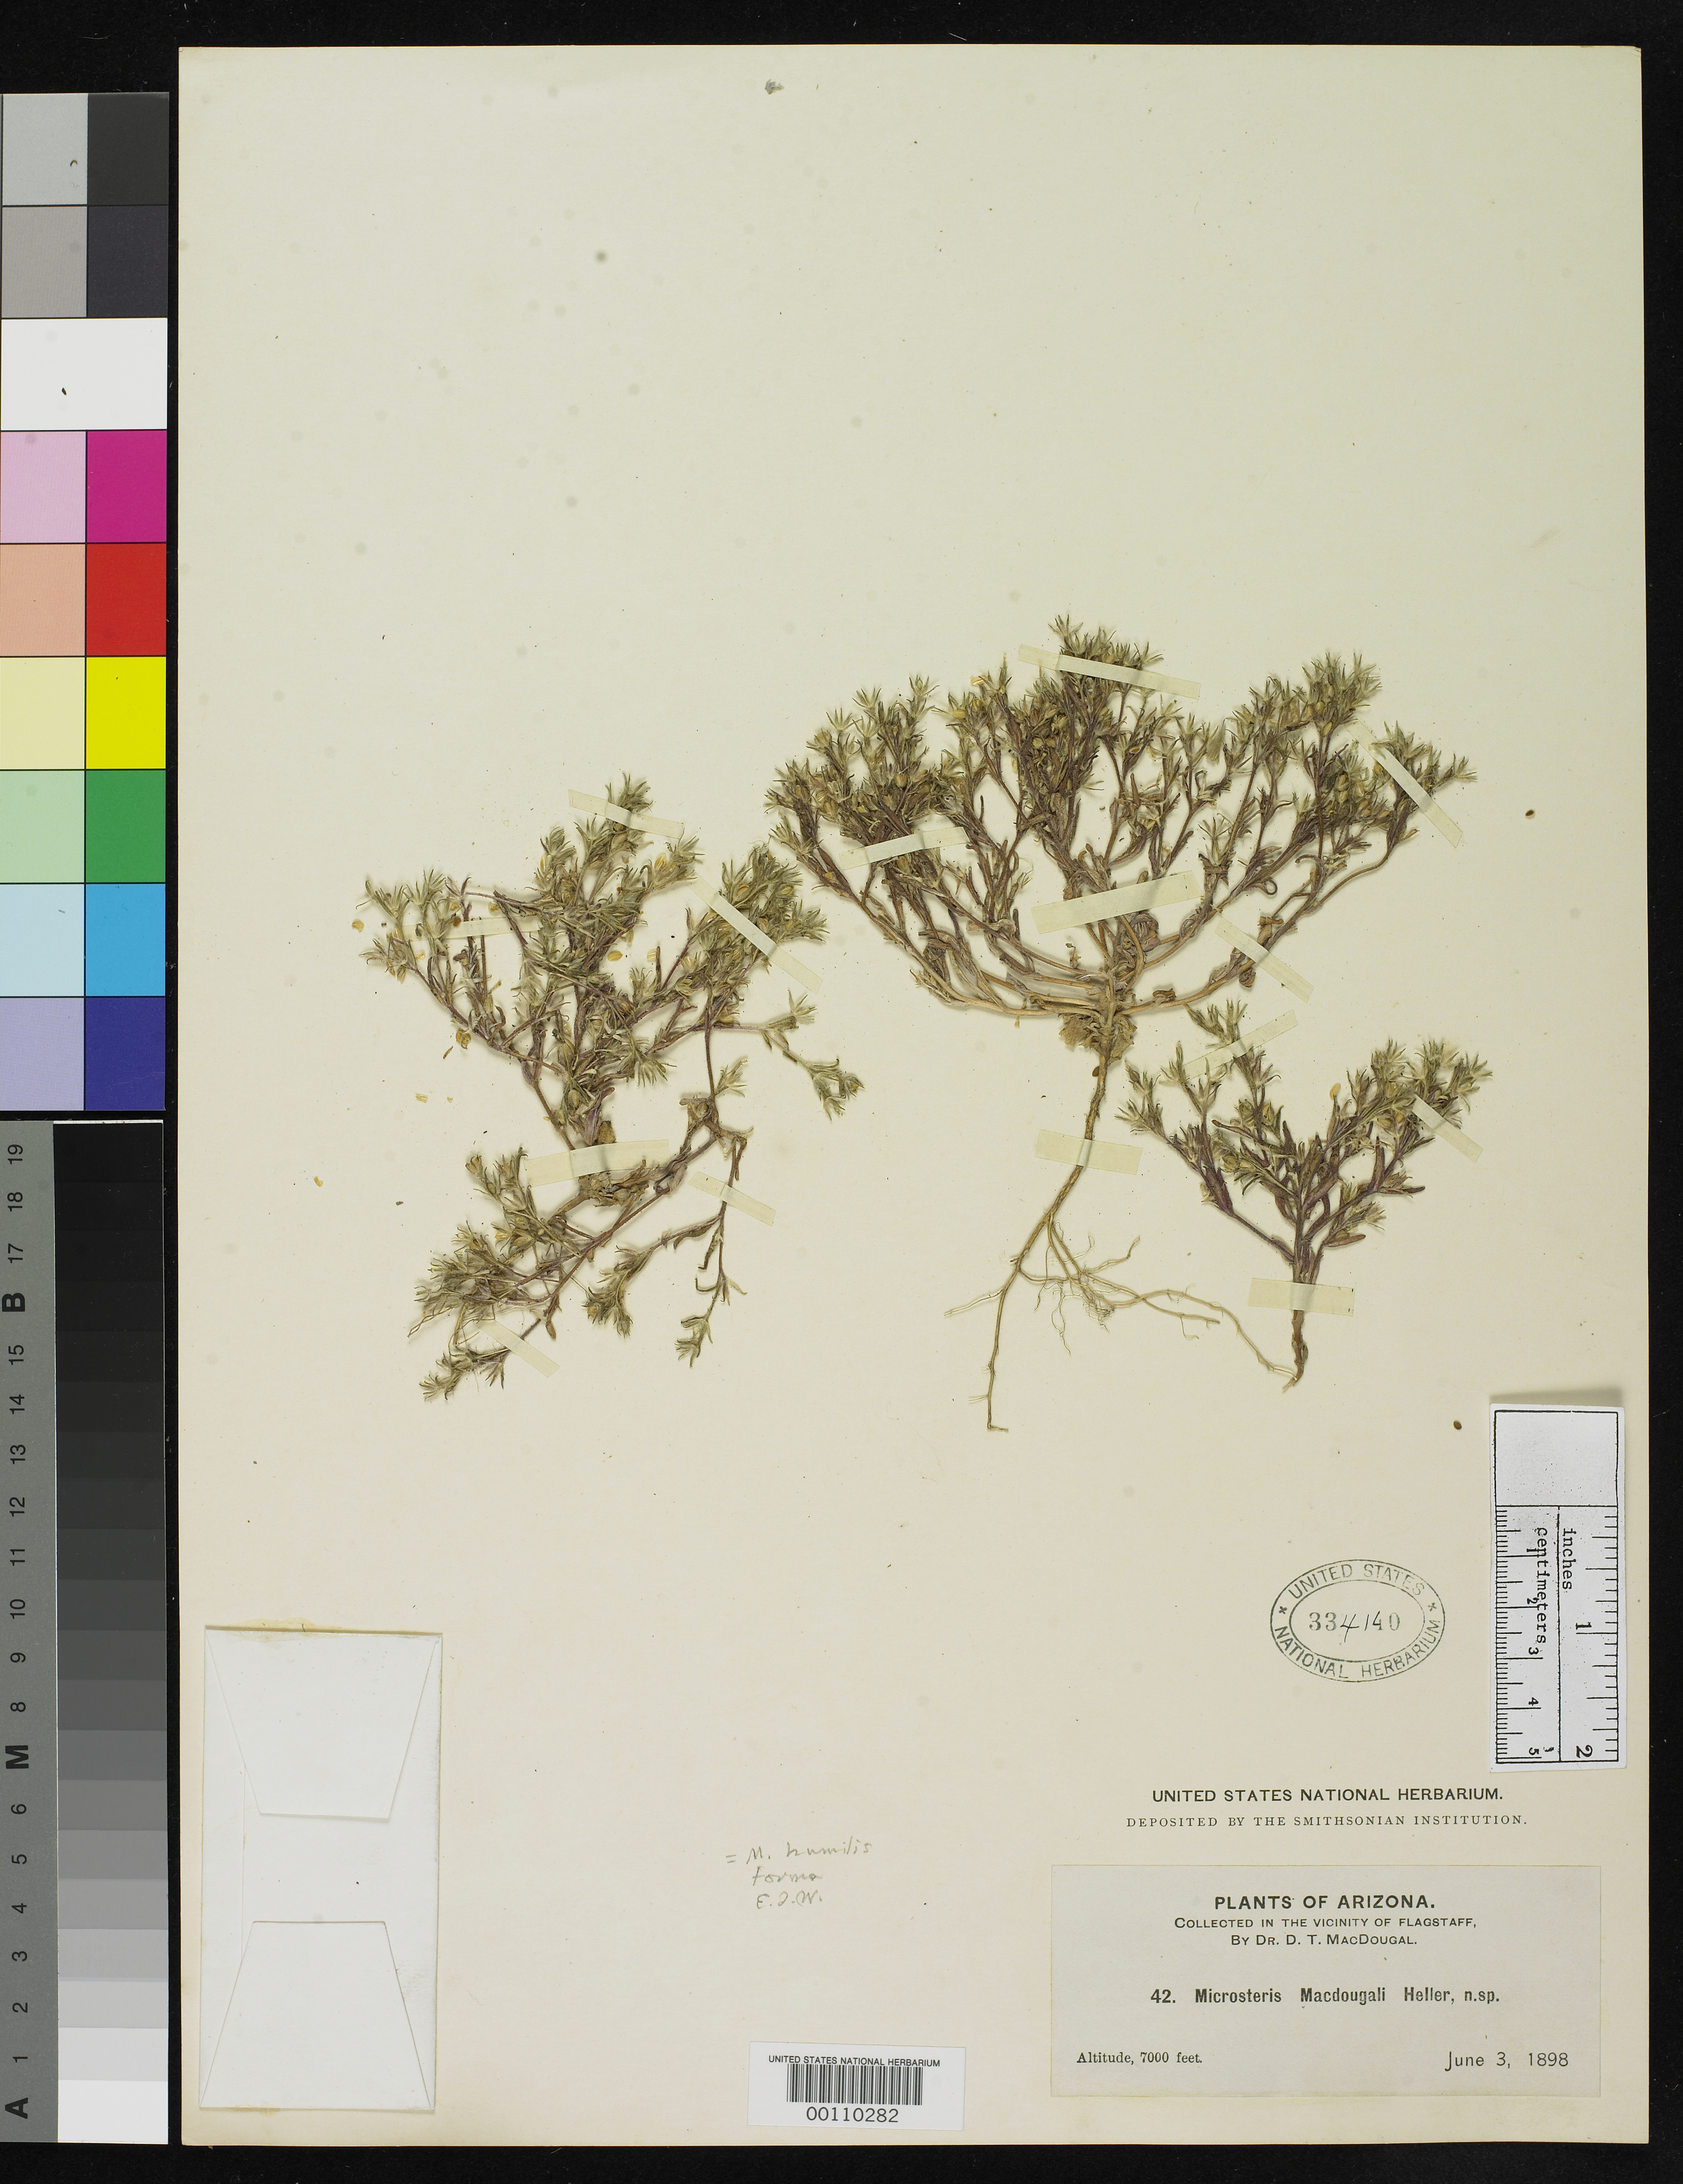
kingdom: Plantae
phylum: Tracheophyta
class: Magnoliopsida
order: Ericales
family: Polemoniaceae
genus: Microsteris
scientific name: Microsteris macdougalii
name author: A. Heller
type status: Type Collection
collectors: D. T. MacDougal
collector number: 42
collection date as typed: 03 Jun 1898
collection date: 1898-06-03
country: United States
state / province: Arizona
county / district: Coconino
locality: Hills N of Flagstaff.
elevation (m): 2134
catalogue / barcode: US 334140